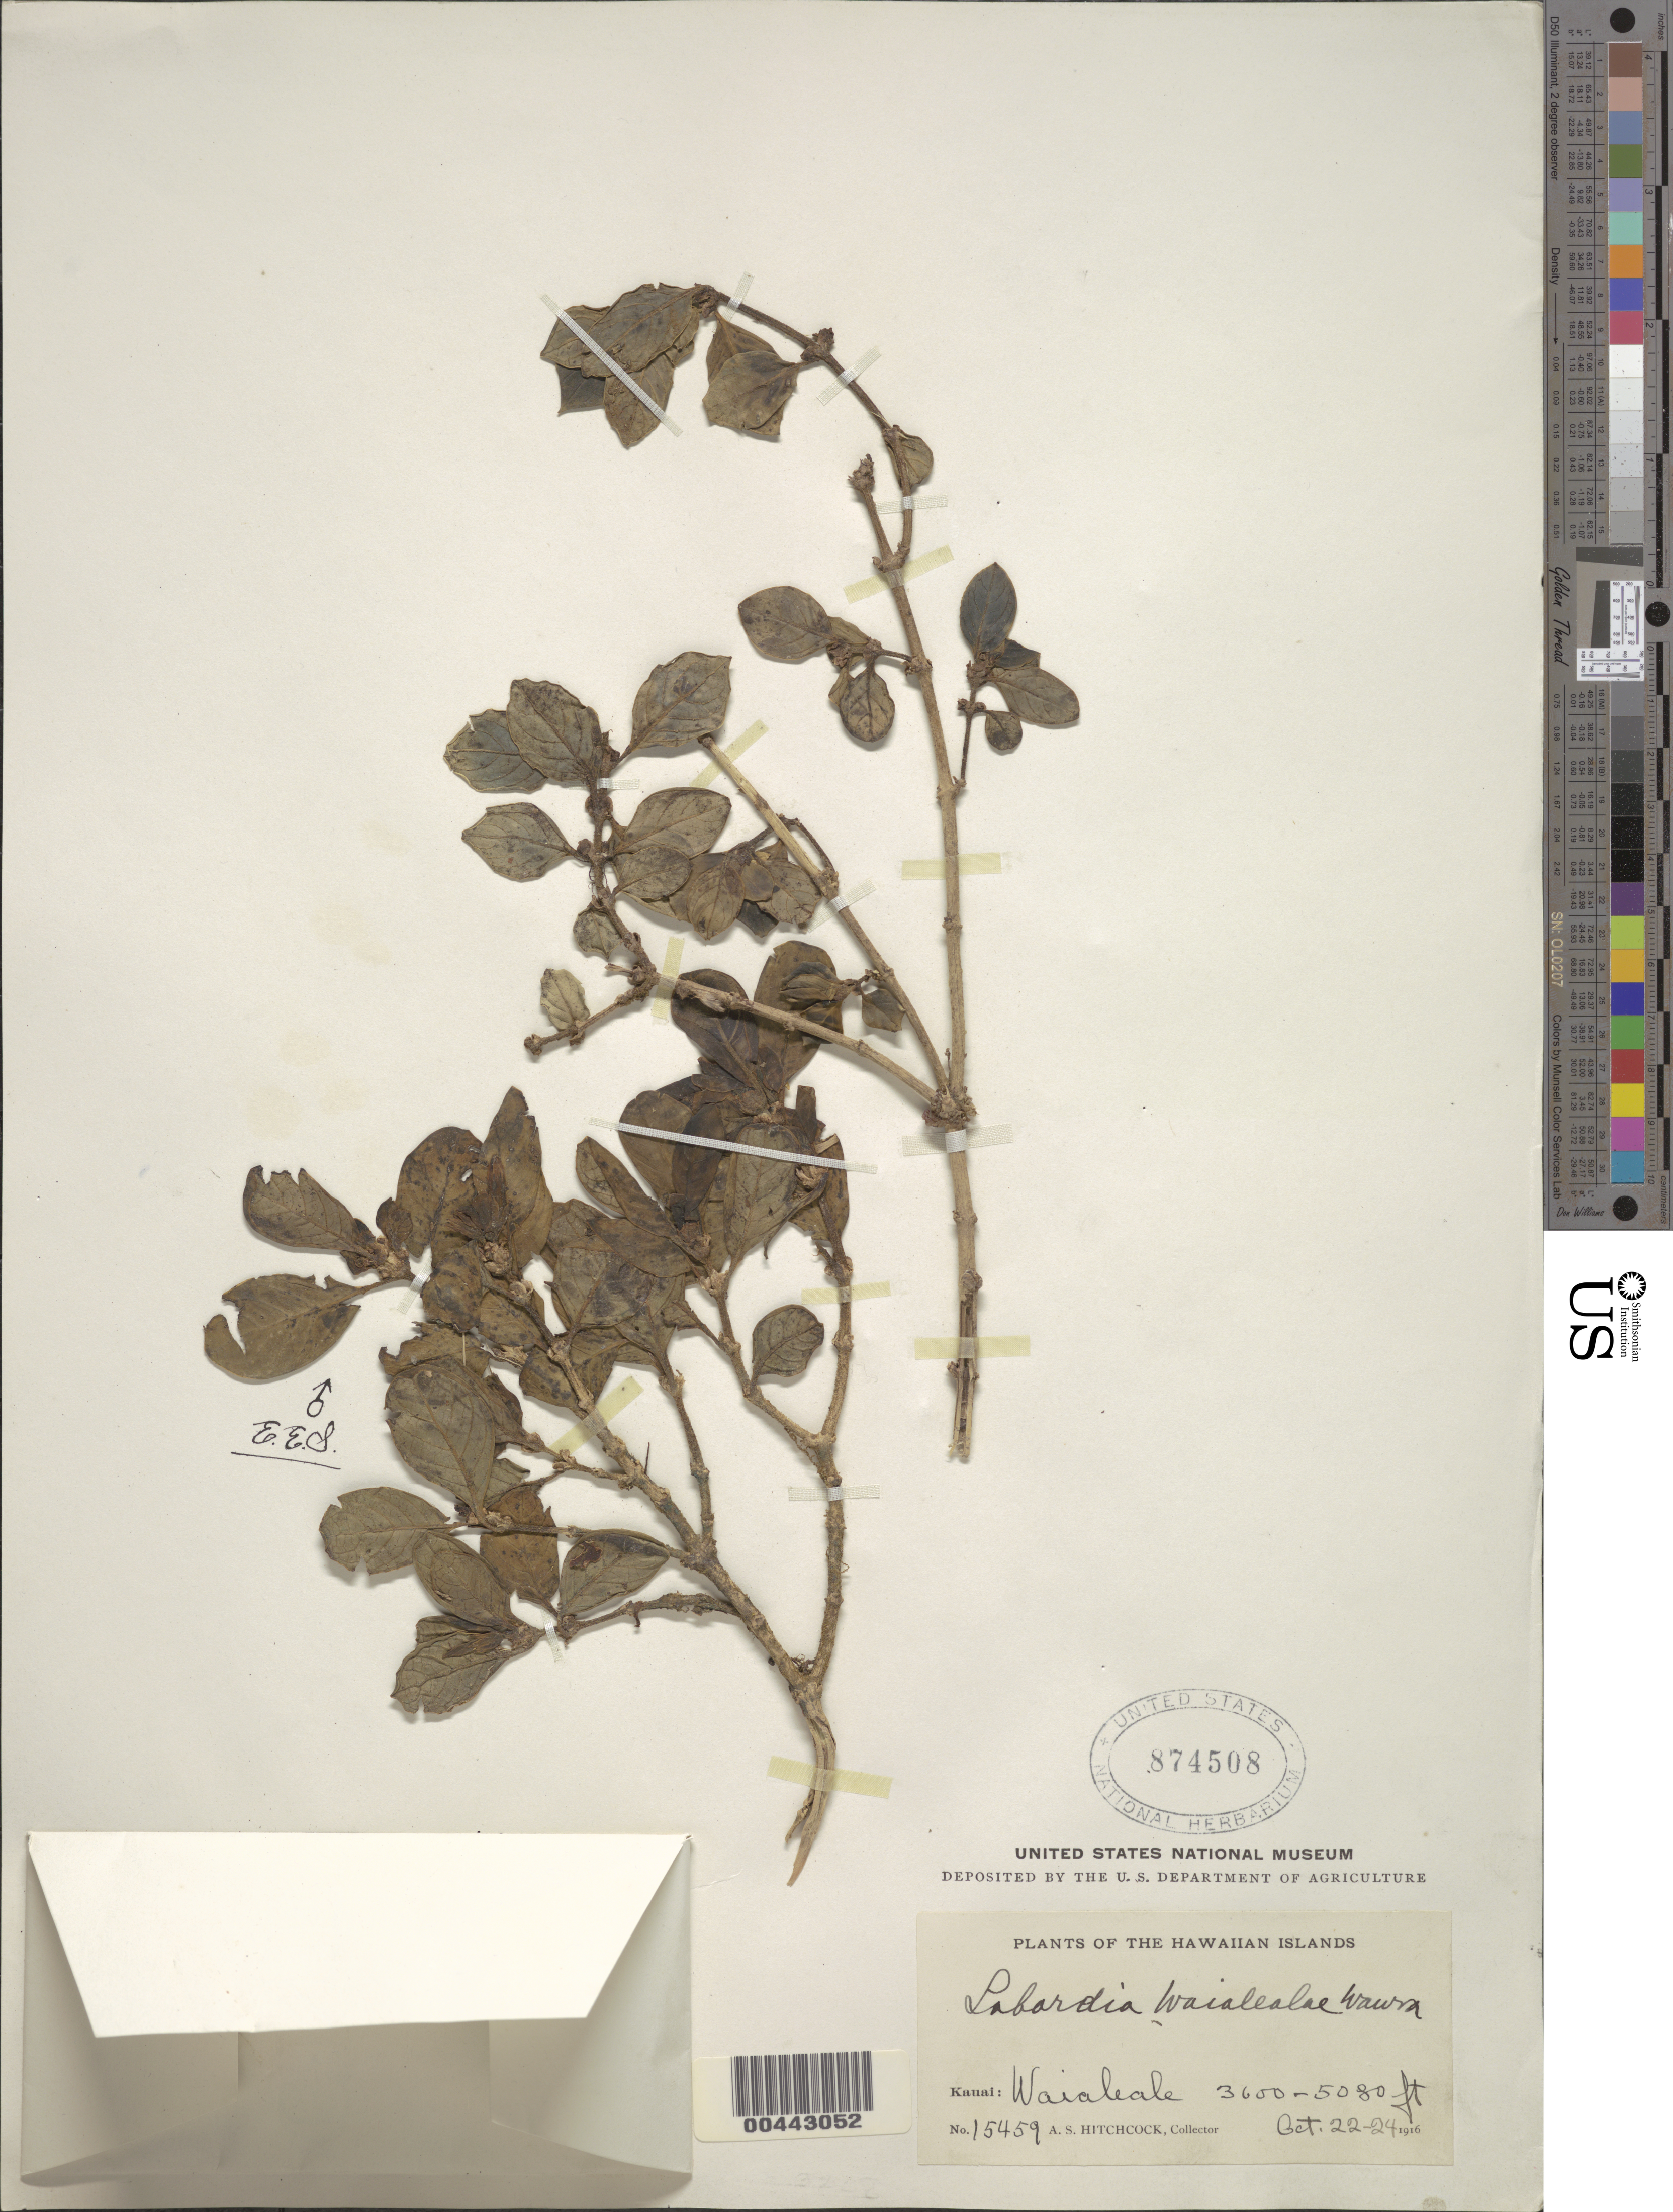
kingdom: Plantae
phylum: Tracheophyta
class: Magnoliopsida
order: Gentianales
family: Loganiaceae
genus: Geniostoma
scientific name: Geniostoma waialealae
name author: (Wawra) Byng & Christenh.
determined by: Wagner, W. L., (BOT), Smithsonian Institution - National Museum of Natural History (UNITED STATES)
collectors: A. S. Hitchcock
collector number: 15459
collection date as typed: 22 Oct 1916 to 26 Oct 1916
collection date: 1916-10-22/1916-10-26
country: United States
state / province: Hawaii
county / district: Kauai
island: Kaua'i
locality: Waialeale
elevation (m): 1097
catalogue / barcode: US 874508